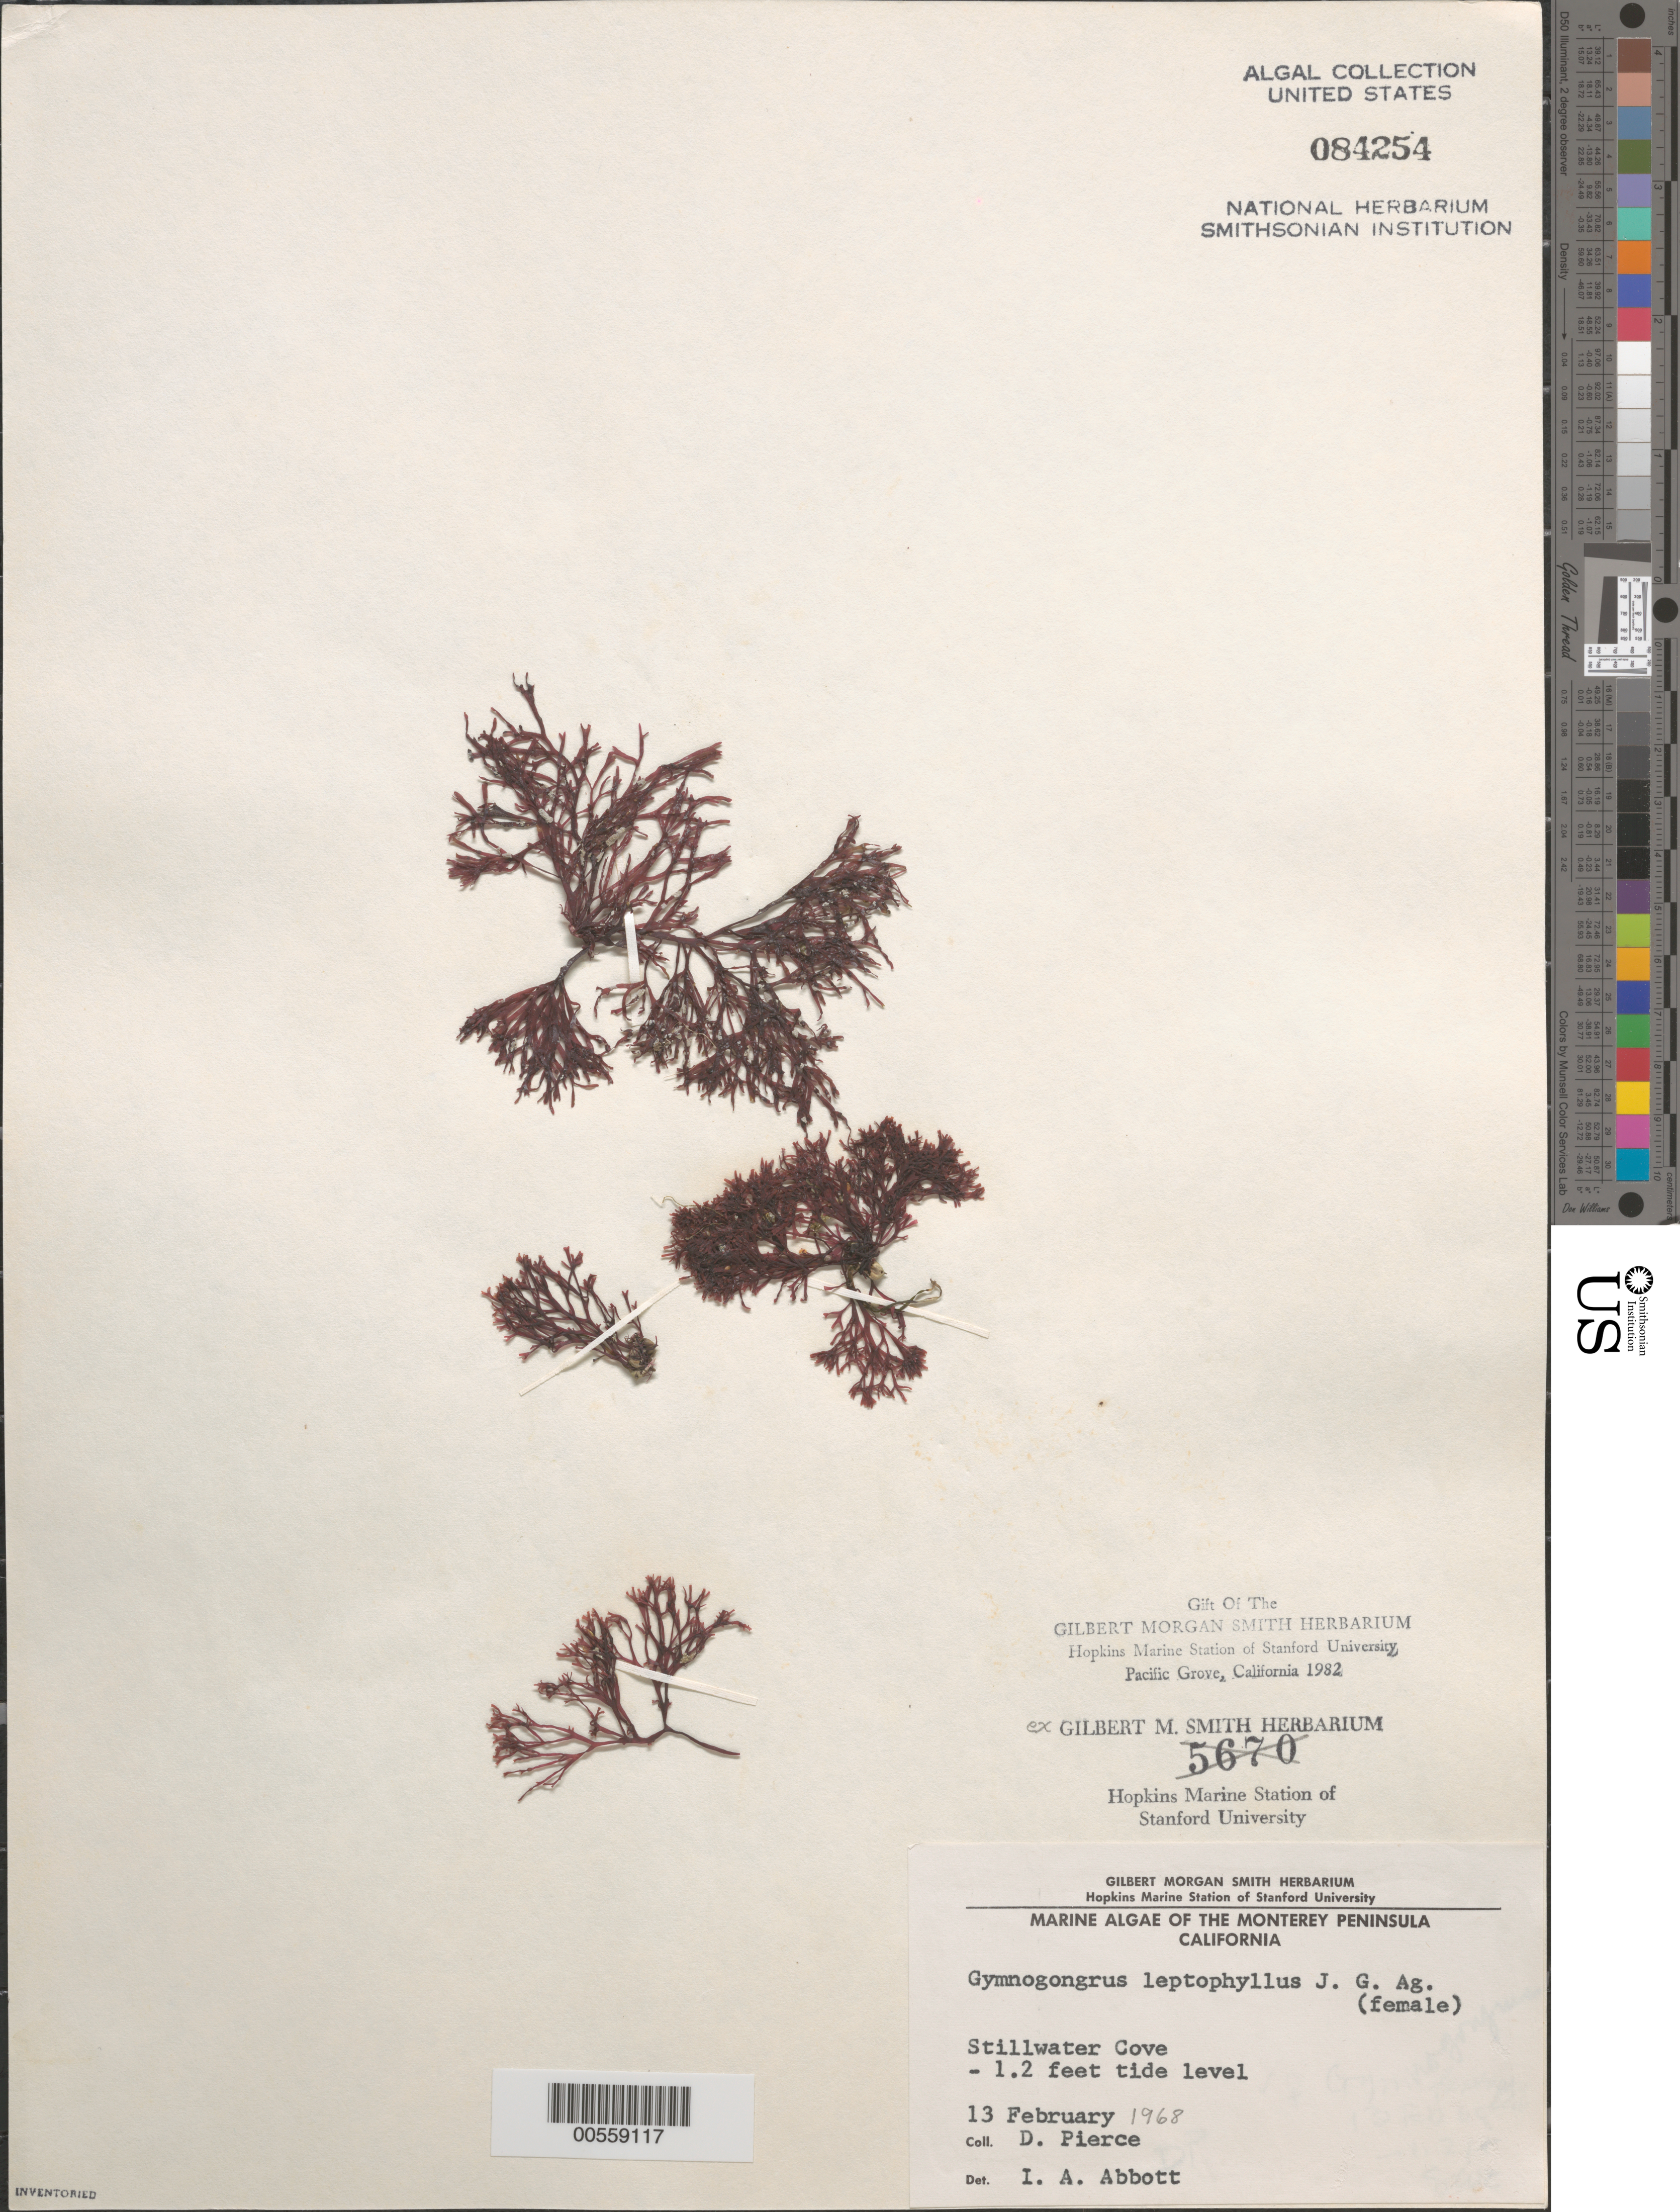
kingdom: Plantae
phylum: Rhodophyta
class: Florideophyceae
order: Gigartinales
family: Phyllophoraceae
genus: Besa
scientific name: Besa leptophylla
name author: (J. Agardh) M.S.Calderon & K.A. Miller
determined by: Algae name updating Project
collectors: D. Pierce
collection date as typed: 13 Feb 1968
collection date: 1968-02-13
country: United States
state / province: California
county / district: Monterey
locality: Stillwater Cove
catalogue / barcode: US 84254